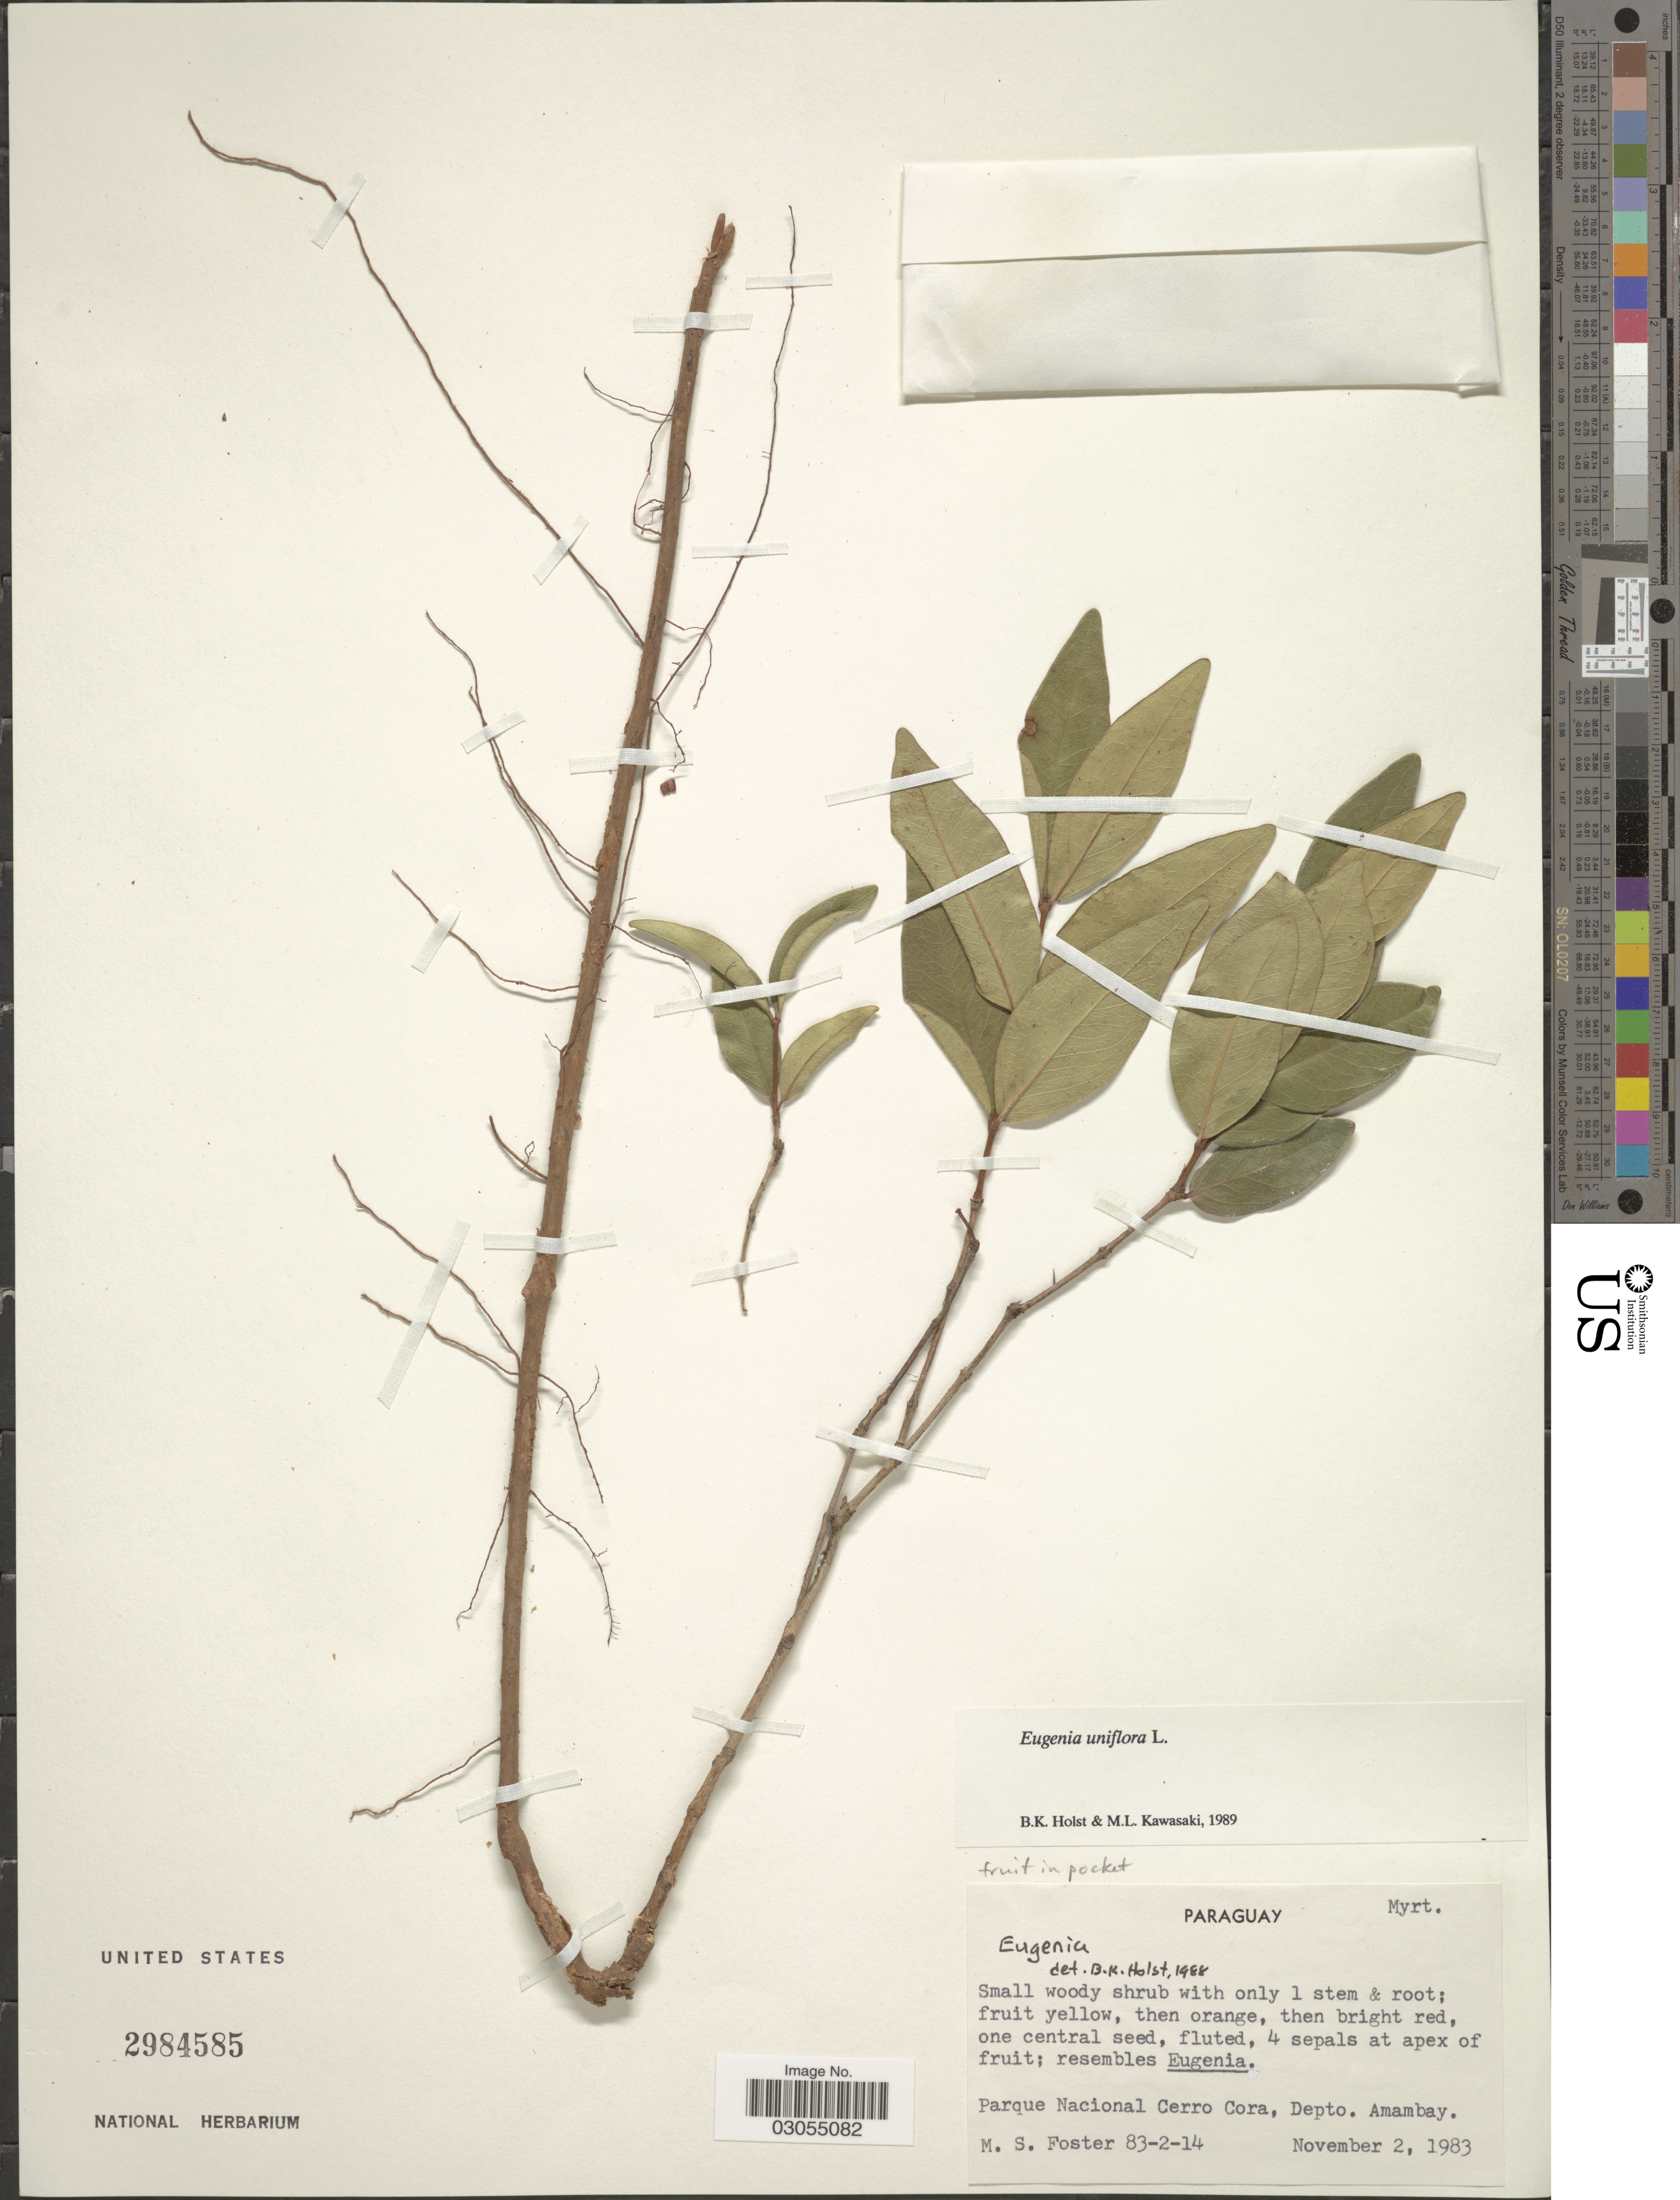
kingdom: Plantae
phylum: Tracheophyta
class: Magnoliopsida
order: Myrtales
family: Myrtaceae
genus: Eugenia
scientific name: Eugenia uniflora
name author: L.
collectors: M. Foster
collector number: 83-2-14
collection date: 1983-11-02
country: Paraguay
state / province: Amambay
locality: Parque Nacional Cerro Cora, Depto. Amambay.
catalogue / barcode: US 2984585